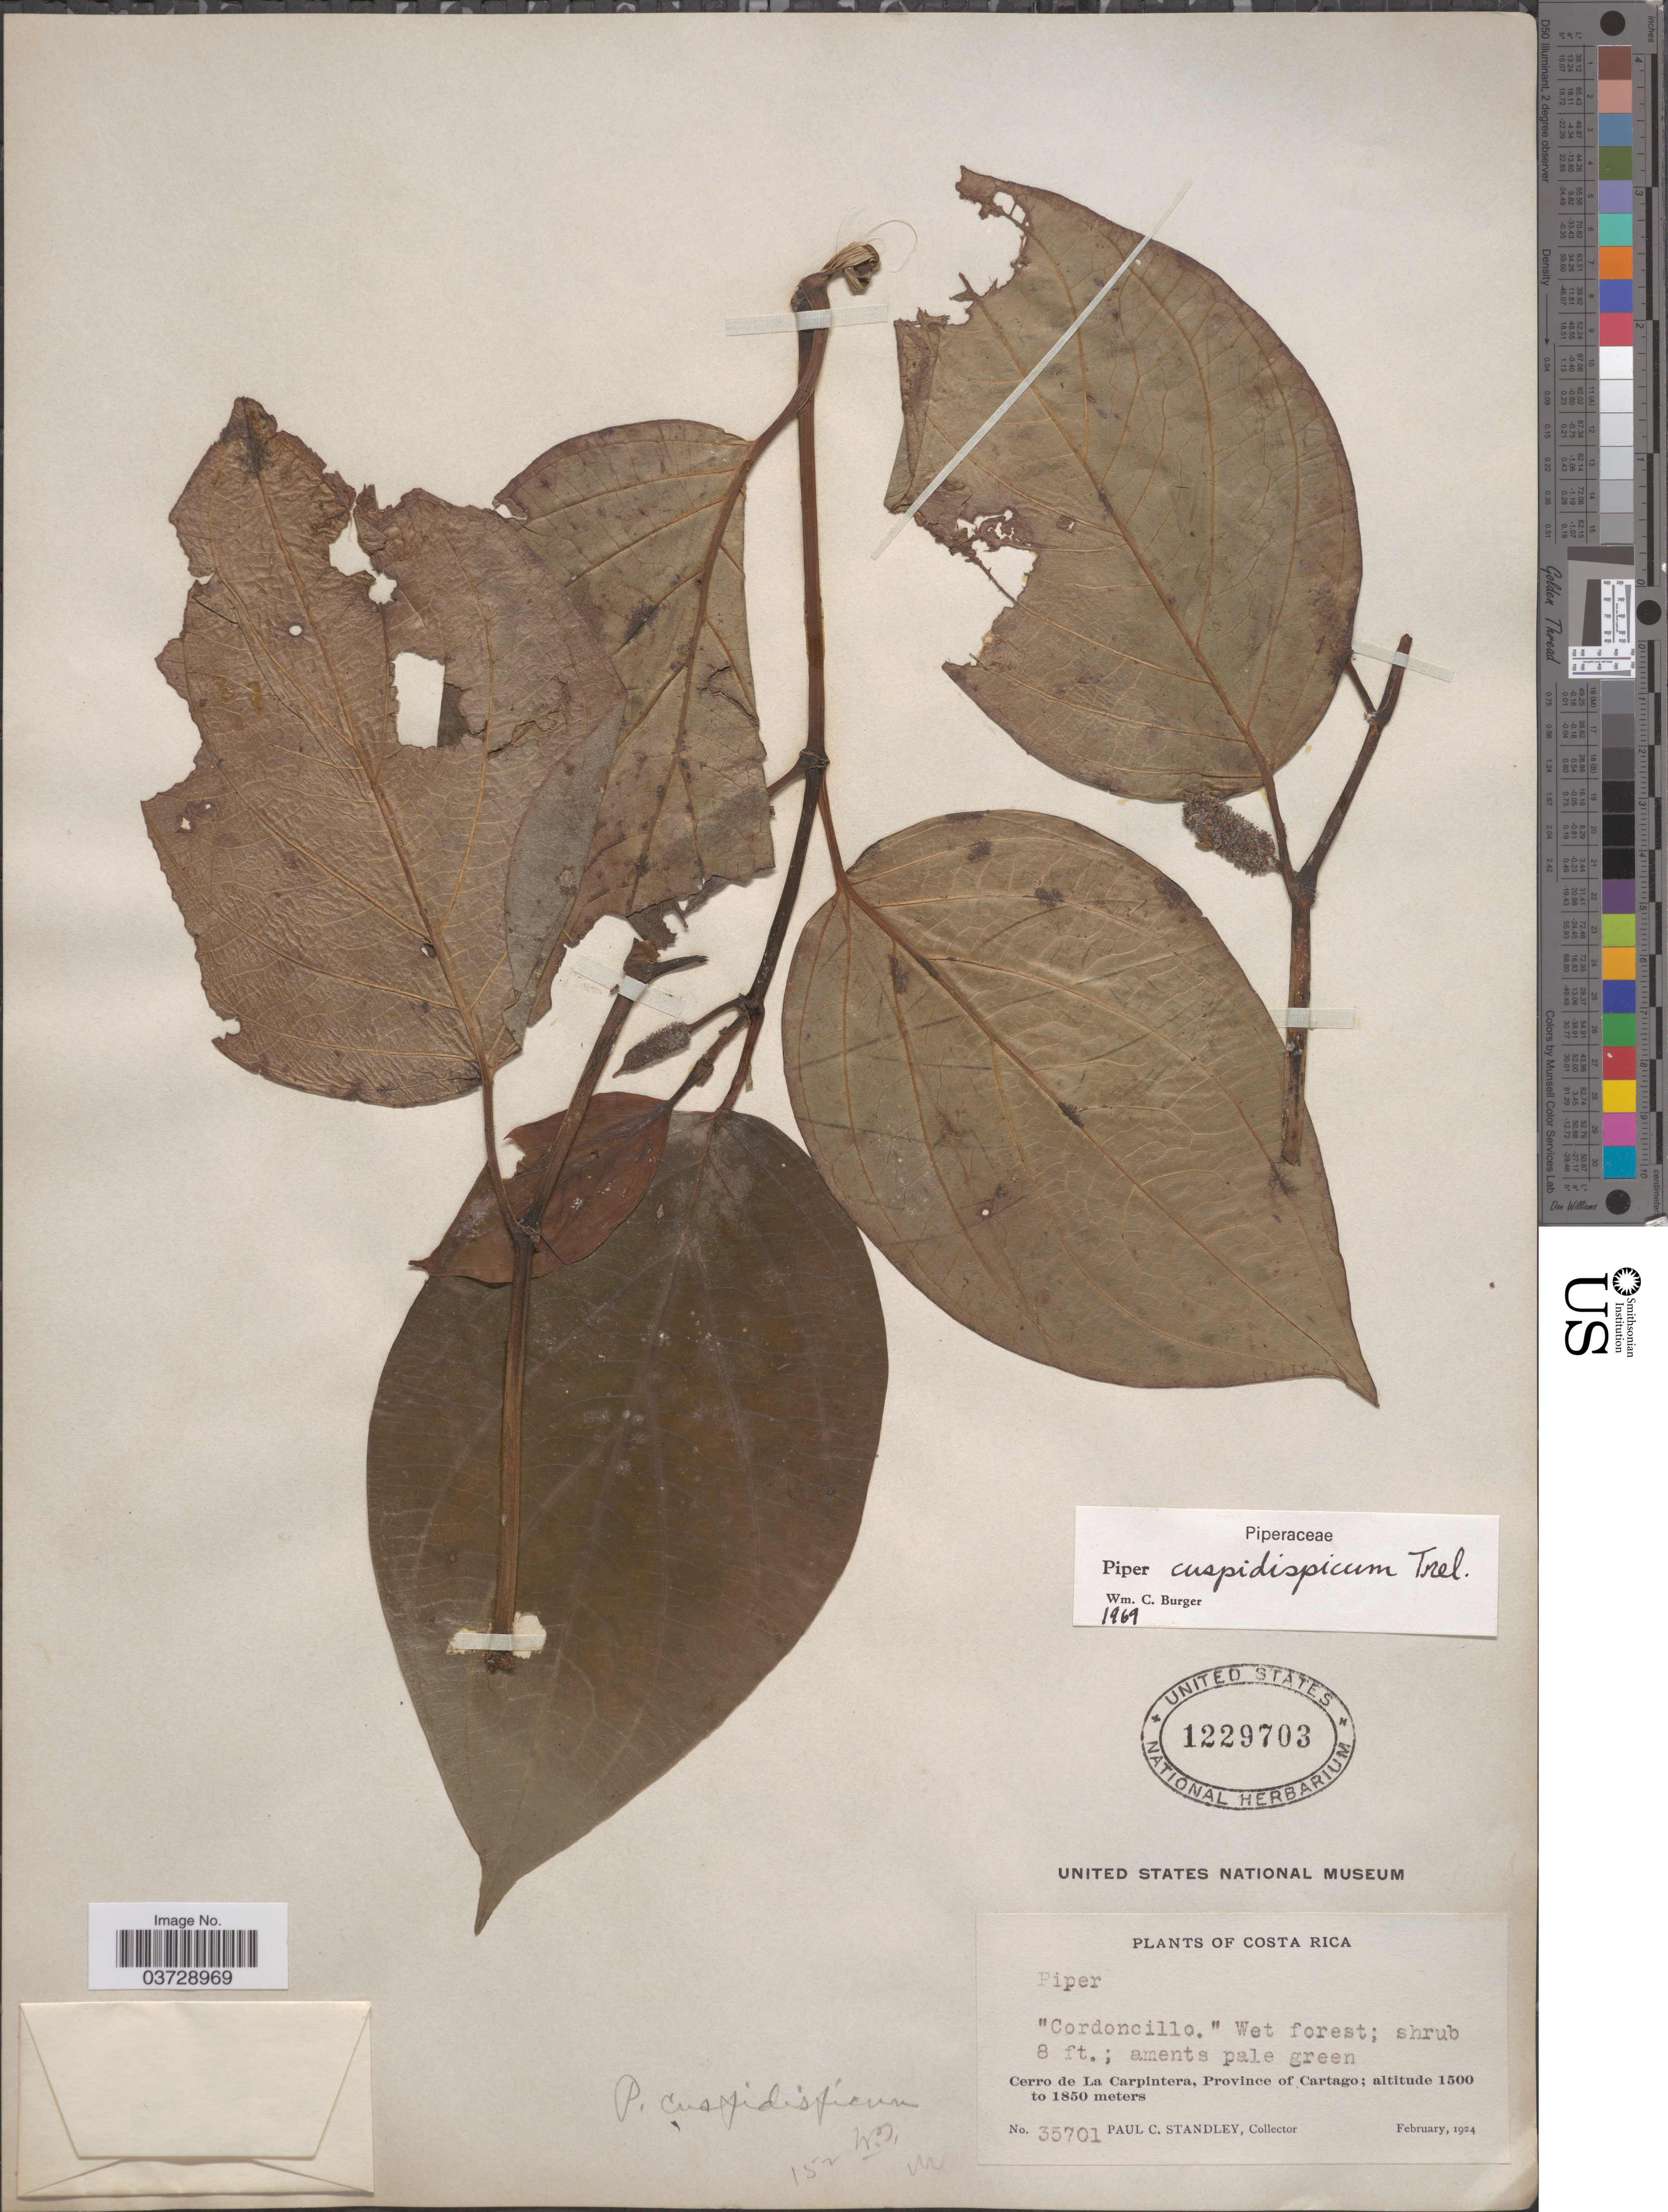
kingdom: Plantae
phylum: Tracheophyta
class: Magnoliopsida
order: Piperales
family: Piperaceae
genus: Piper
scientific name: Piper cuspidispicum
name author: Trel.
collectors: P. C. Standley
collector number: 35701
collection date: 1924-02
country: Costa Rica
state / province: Cartago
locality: Cerro de La Carpintera.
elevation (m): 1500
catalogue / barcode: US 1229703